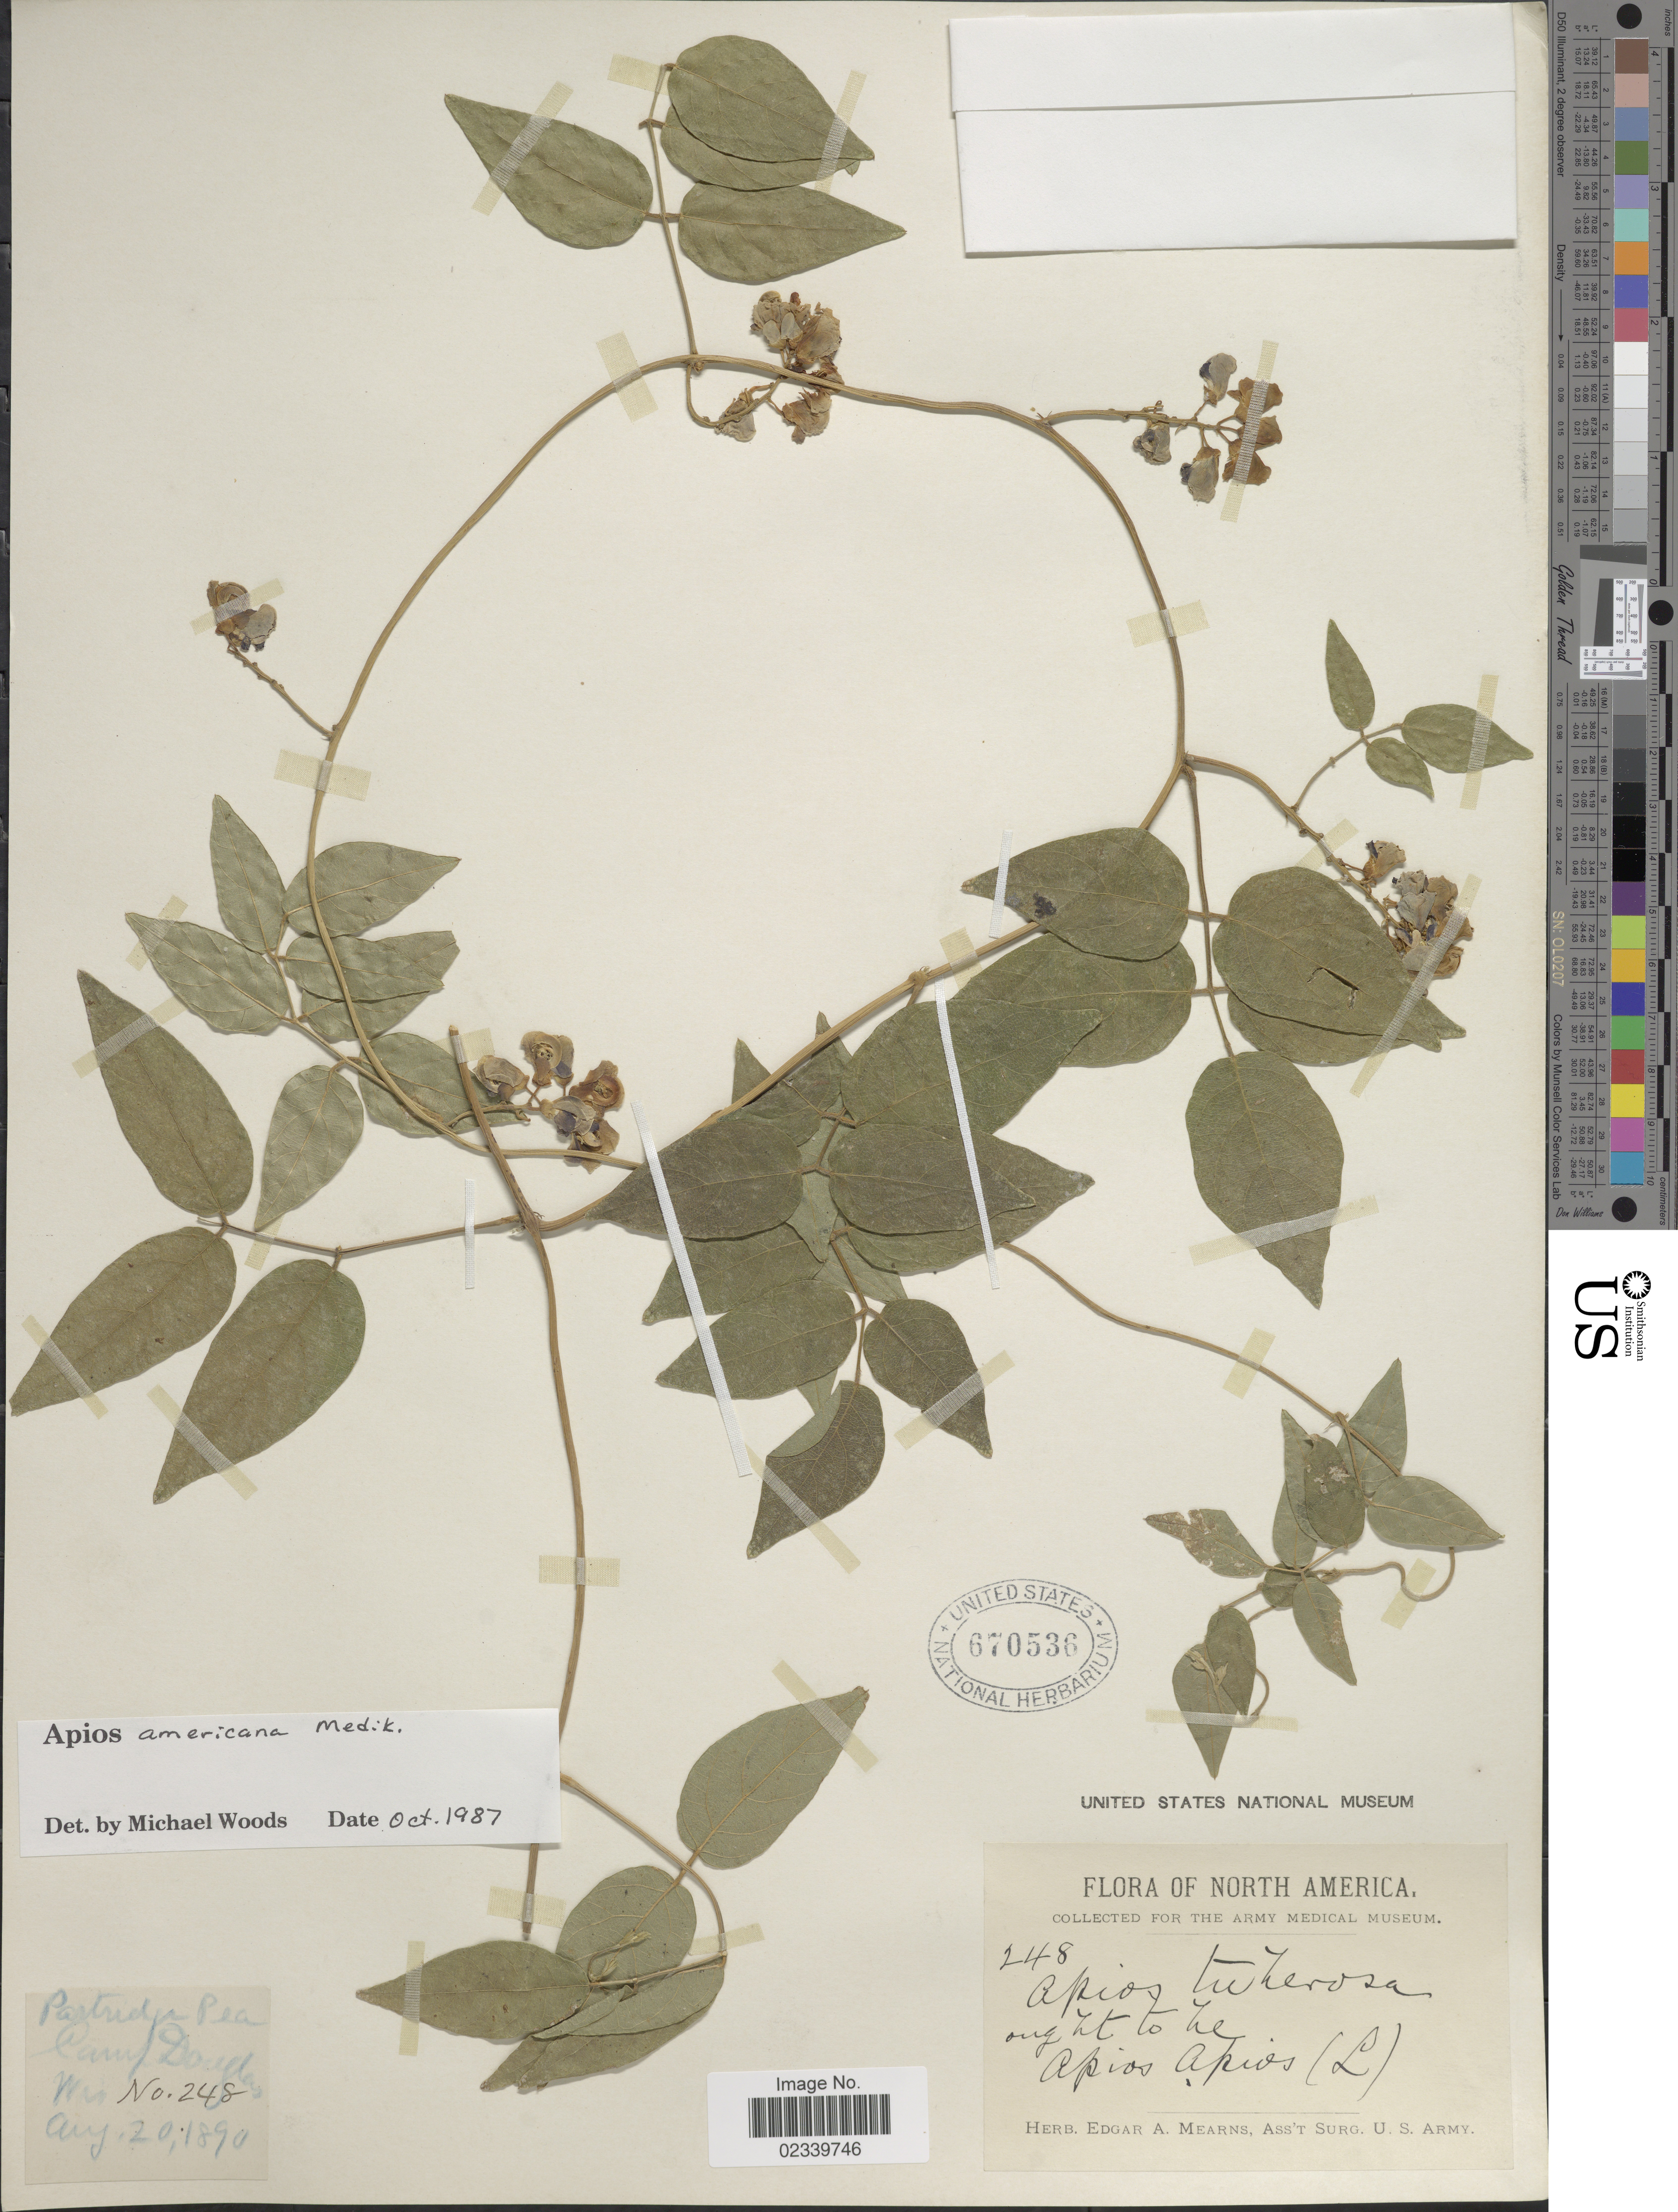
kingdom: Plantae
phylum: Tracheophyta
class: Magnoliopsida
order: Fabales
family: Fabaceae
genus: Apios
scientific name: Apios americana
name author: Medik.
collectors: ex herb. Edgar A. Mearns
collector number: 248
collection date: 1890-08-20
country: United States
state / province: Wisconsin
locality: Camp Douglas.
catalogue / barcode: US 670536